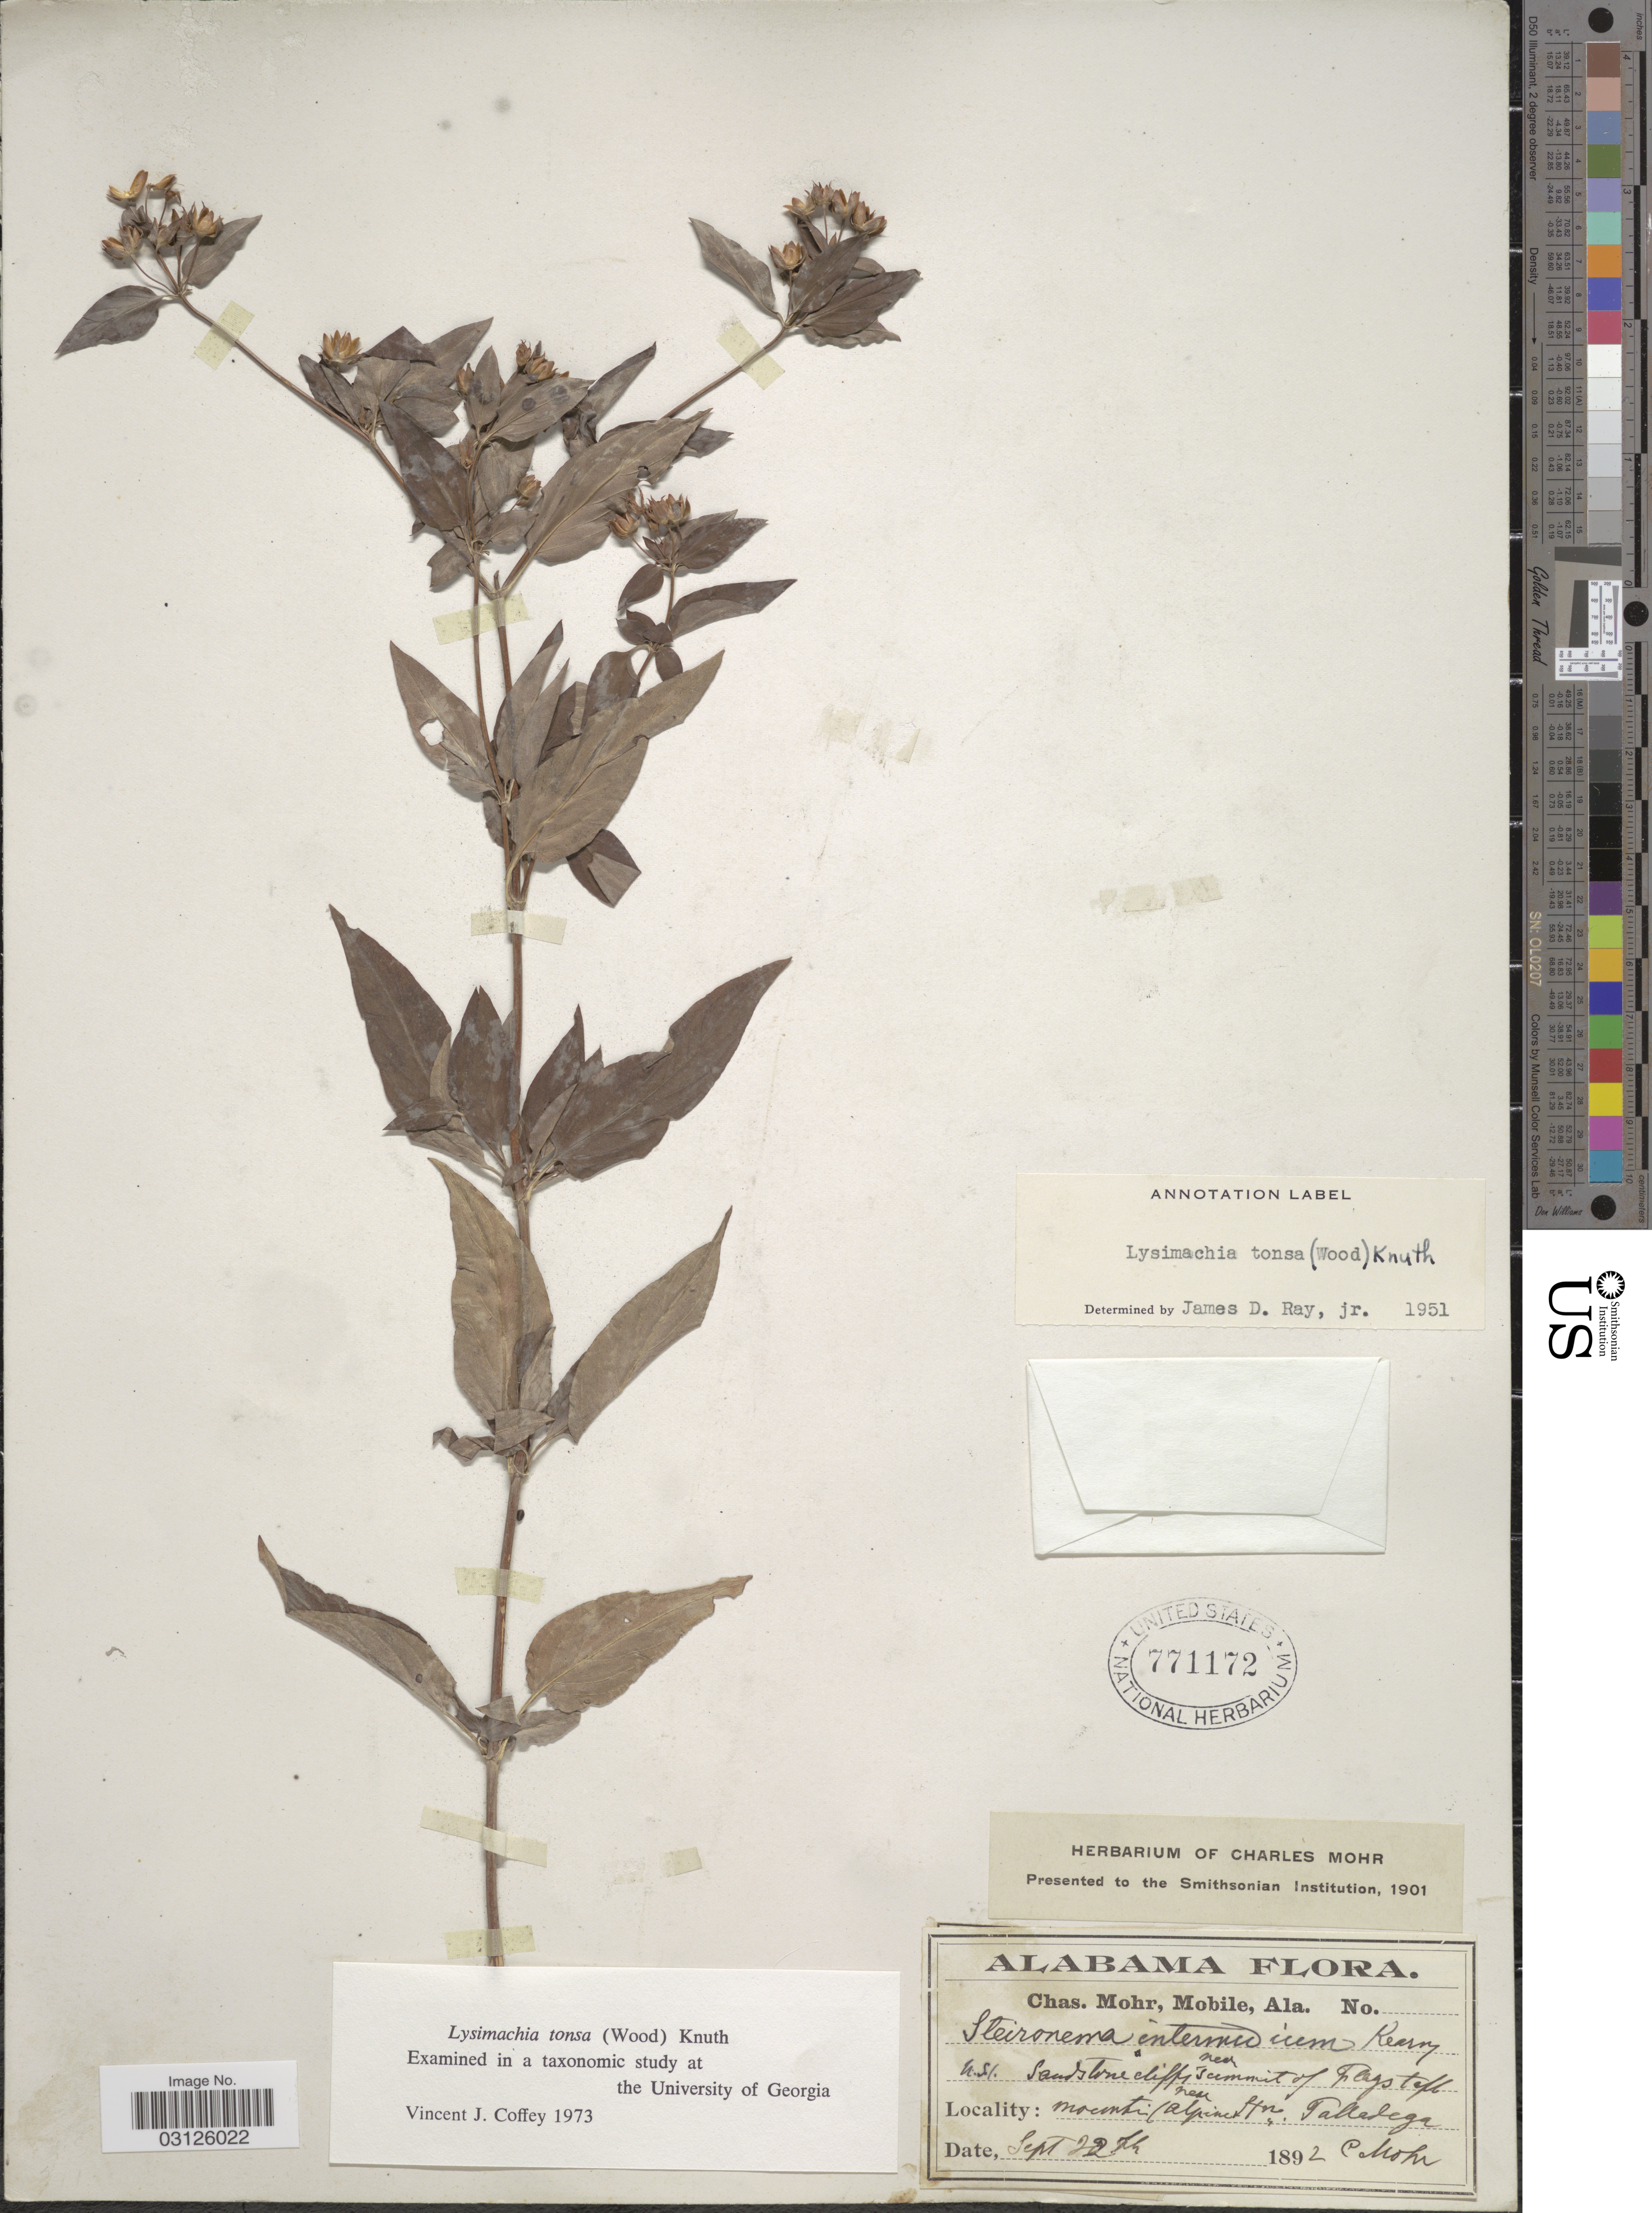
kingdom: Plantae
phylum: Tracheophyta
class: Magnoliopsida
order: Ericales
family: Primulaceae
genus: Lysimachia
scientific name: Lysimachia tonsa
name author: (Alph. Wood) Alph. Wood ex R. Knuth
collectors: Mohr, C. T. (herbarium)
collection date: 1892-09-22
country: United States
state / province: Alabama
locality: Near summit of Flagstaff, Talledega.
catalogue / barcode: US 771172